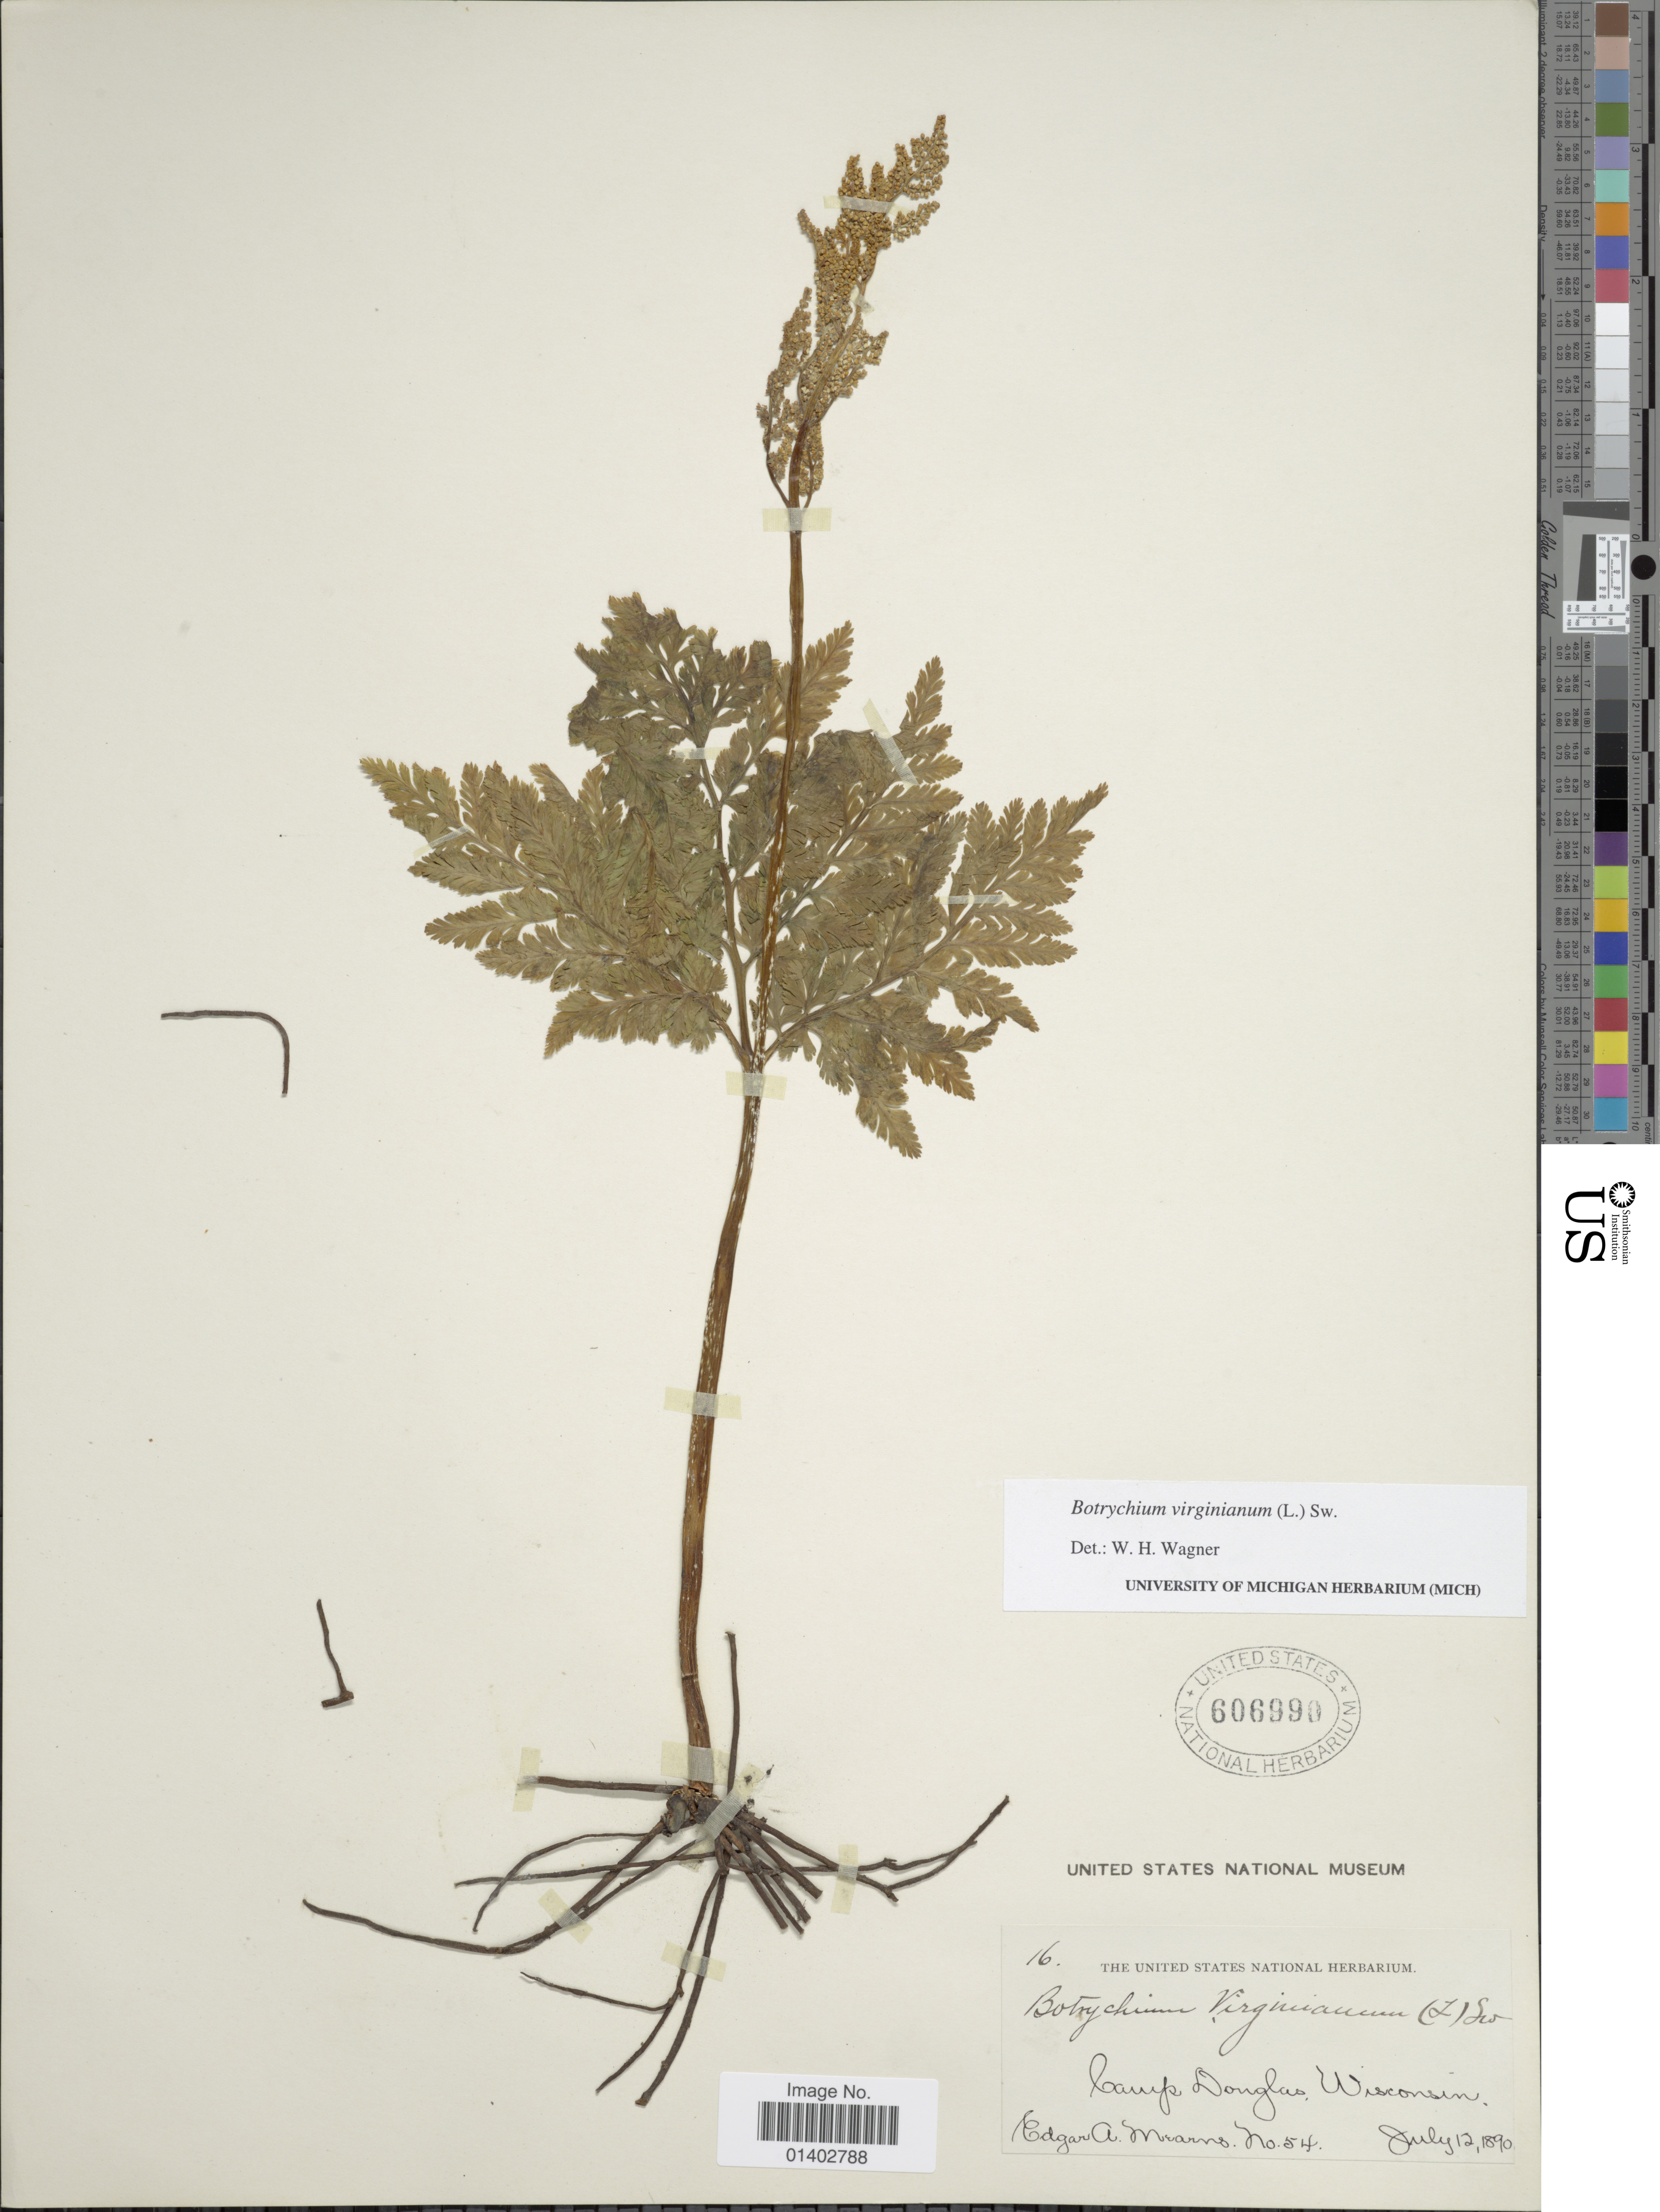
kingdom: Plantae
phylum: Tracheophyta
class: Polypodiopsida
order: Ophioglossales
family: Ophioglossaceae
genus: Botrychium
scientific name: Botrychium virginianum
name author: (L.) Sw.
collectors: E. A. Mearns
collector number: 54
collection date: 1890-07-12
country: United States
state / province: Wisconsin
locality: Camp Douglas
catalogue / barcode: US 606990